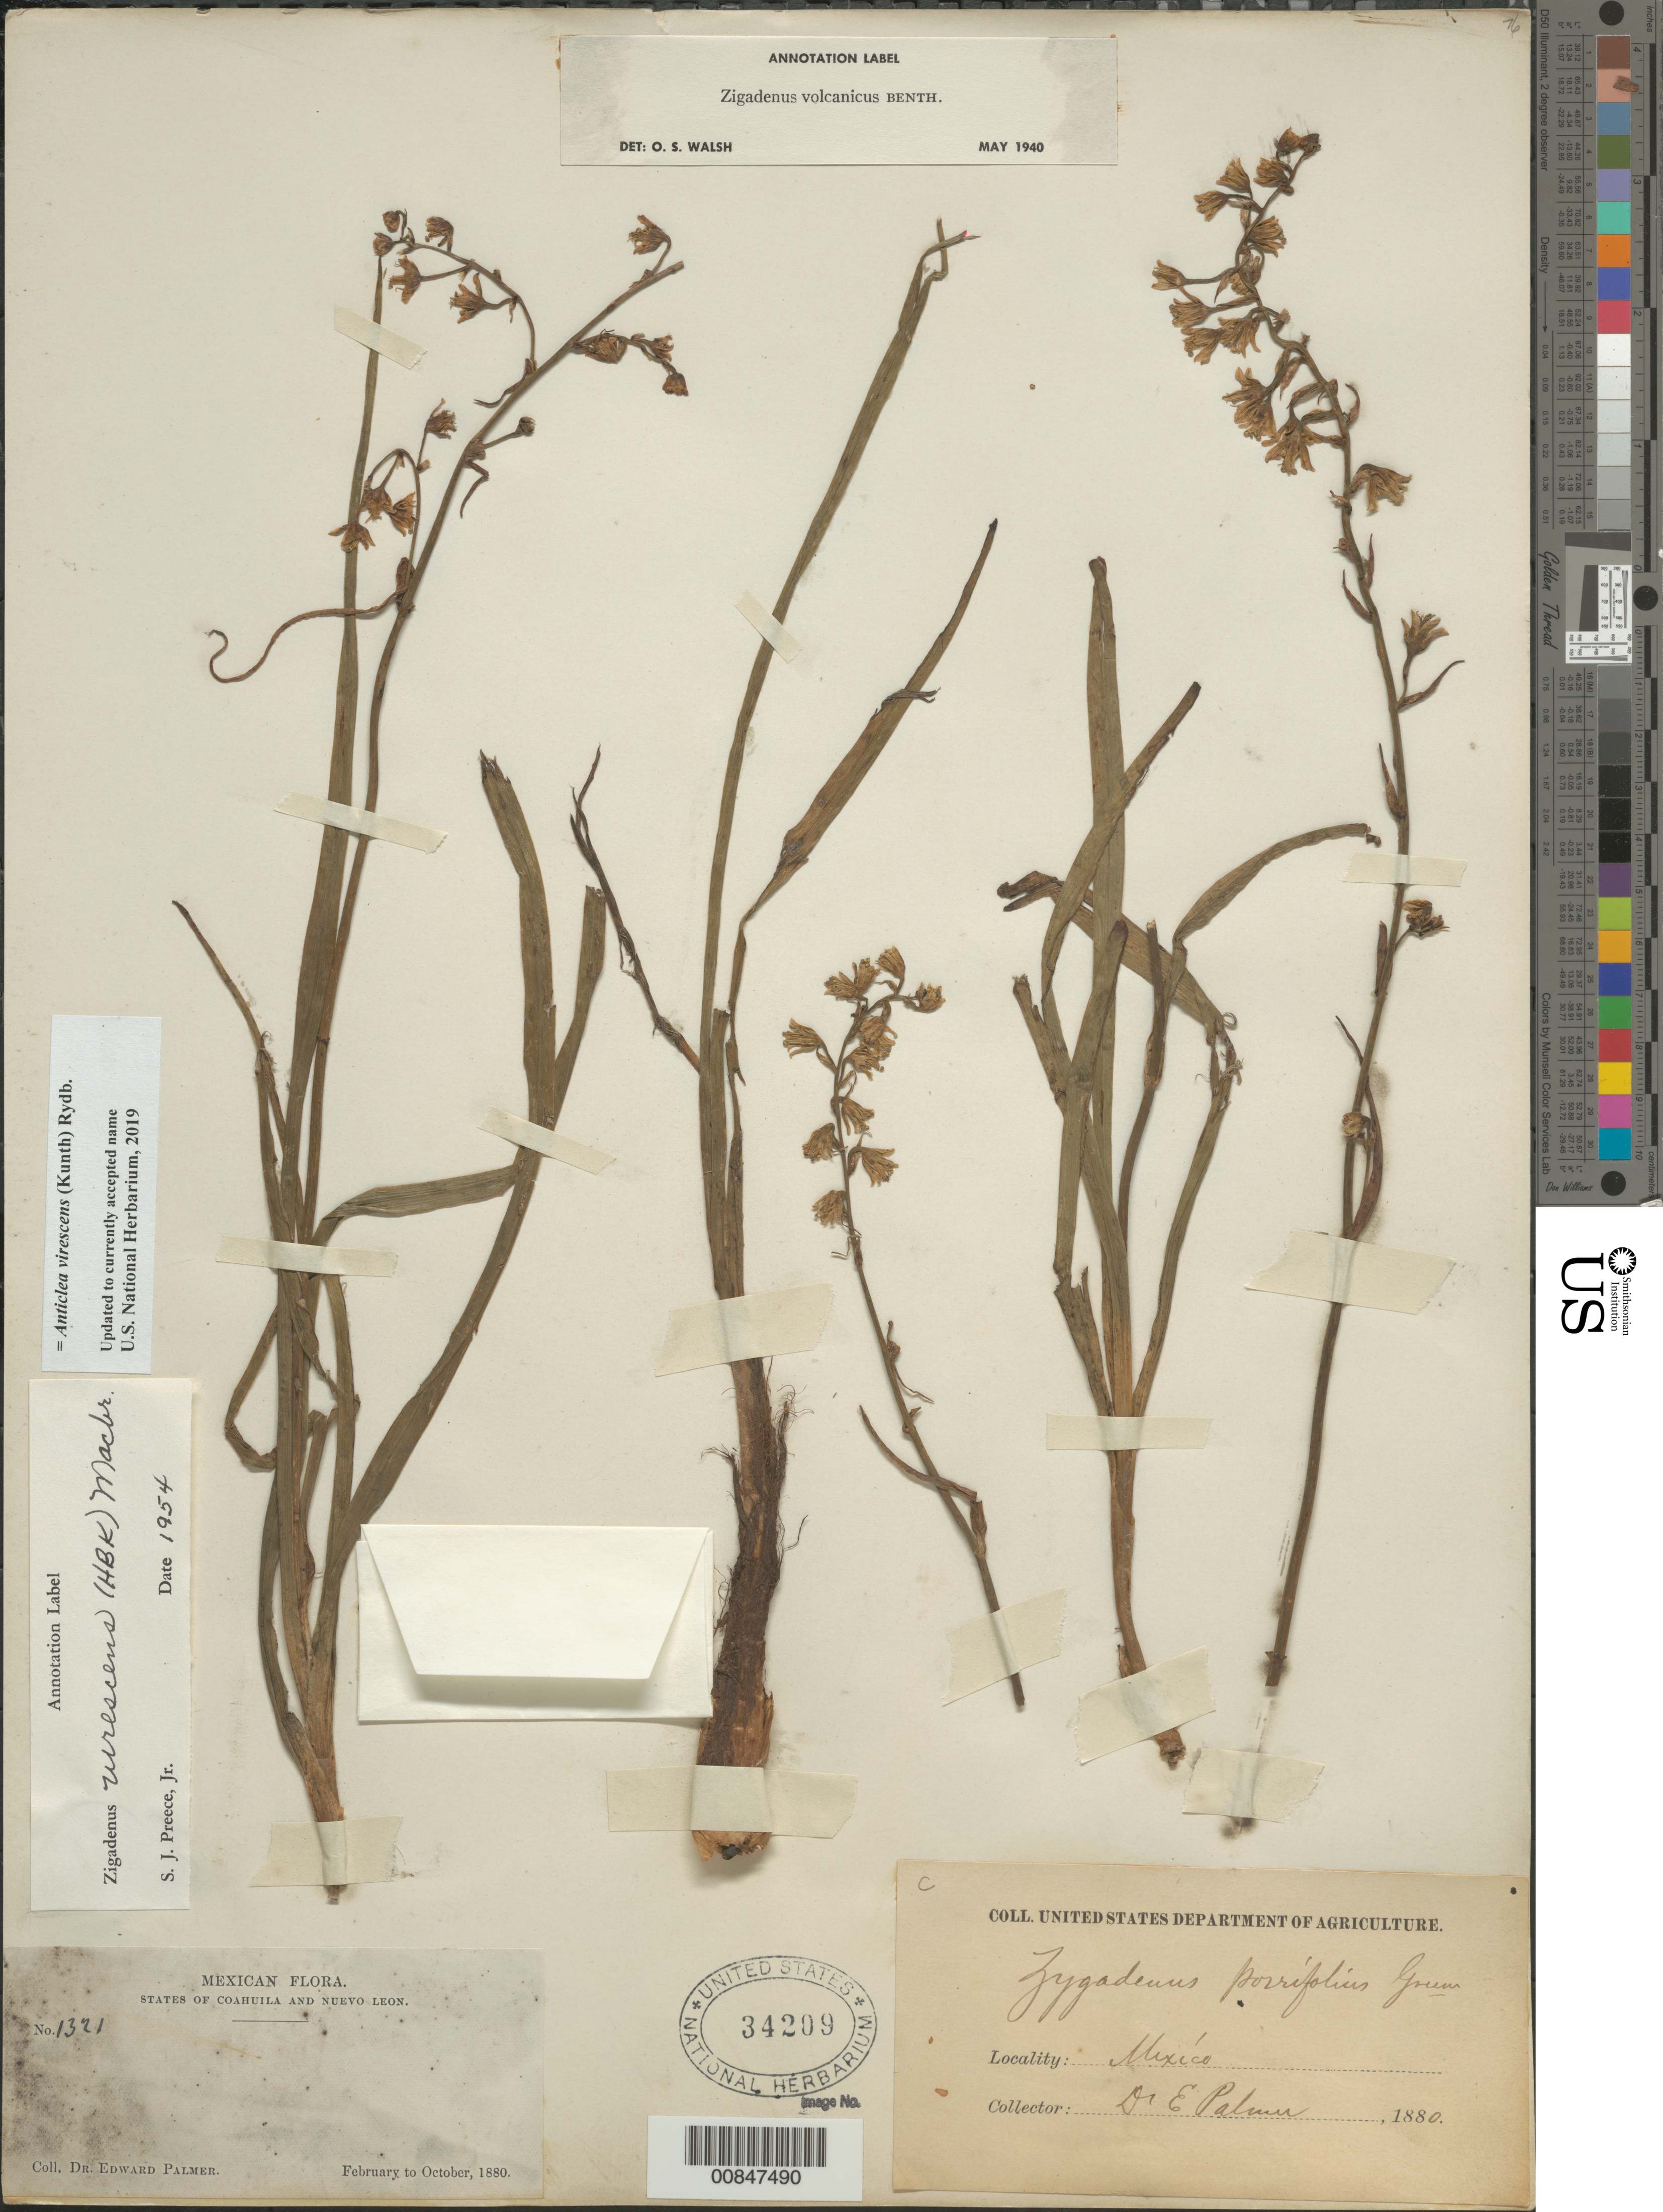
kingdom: Plantae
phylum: Tracheophyta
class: Liliopsida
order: Liliales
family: Melanthiaceae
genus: Anticlea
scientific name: Anticlea virescens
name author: (Kunth) Rydb.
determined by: Strong, Mark T., (BOT), Smithsonian Institution - National Museum of Natural History (UNITED STATES)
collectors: E. Palmer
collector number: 1321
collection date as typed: Feb 1880 to -- Oct 1880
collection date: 1880-02/1880-10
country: Mexico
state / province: Coahuila / Nuevo León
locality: States of Coahuila and Nuevo León.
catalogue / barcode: US 34209